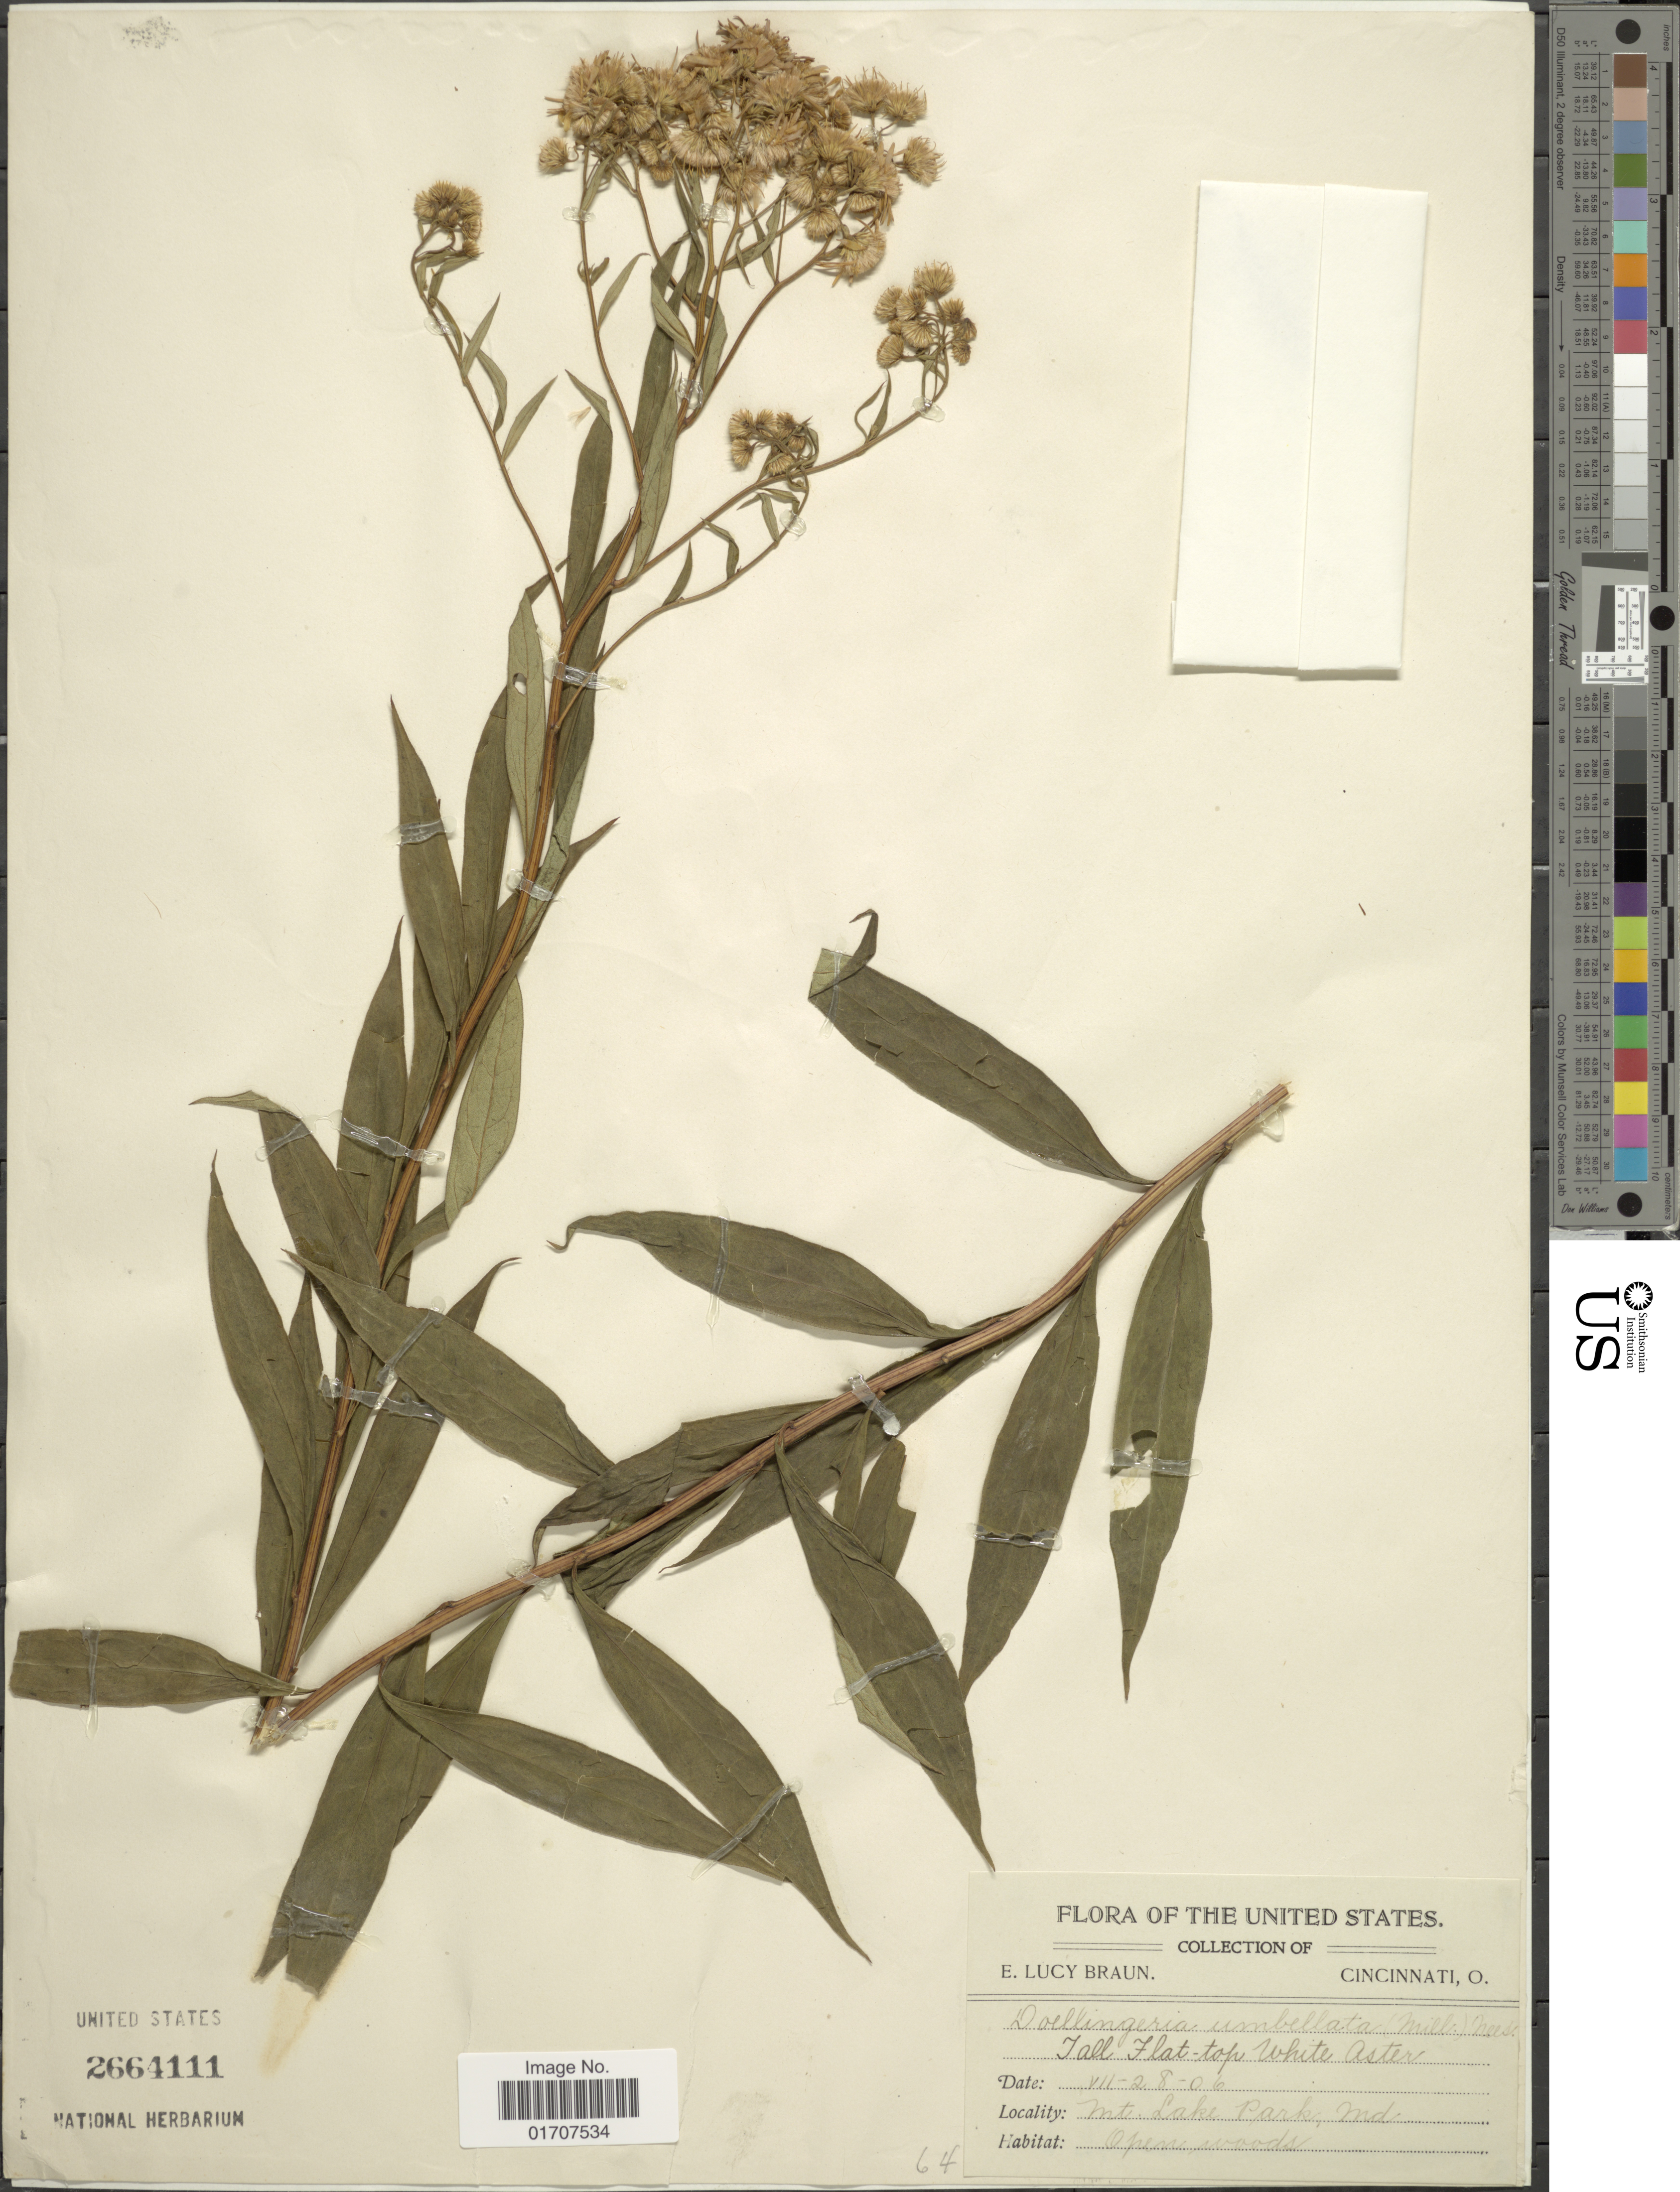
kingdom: Plantae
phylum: Tracheophyta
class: Magnoliopsida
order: Asterales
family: Asteraceae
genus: Doellingeria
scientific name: Doellingeria umbellata var. umbellata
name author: Nees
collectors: E. L. Braun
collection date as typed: Transcribed d/m/y: 28/7/6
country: United States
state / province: Maryland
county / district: Garrett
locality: Mt. Lake Park, Md.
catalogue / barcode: US 2664111